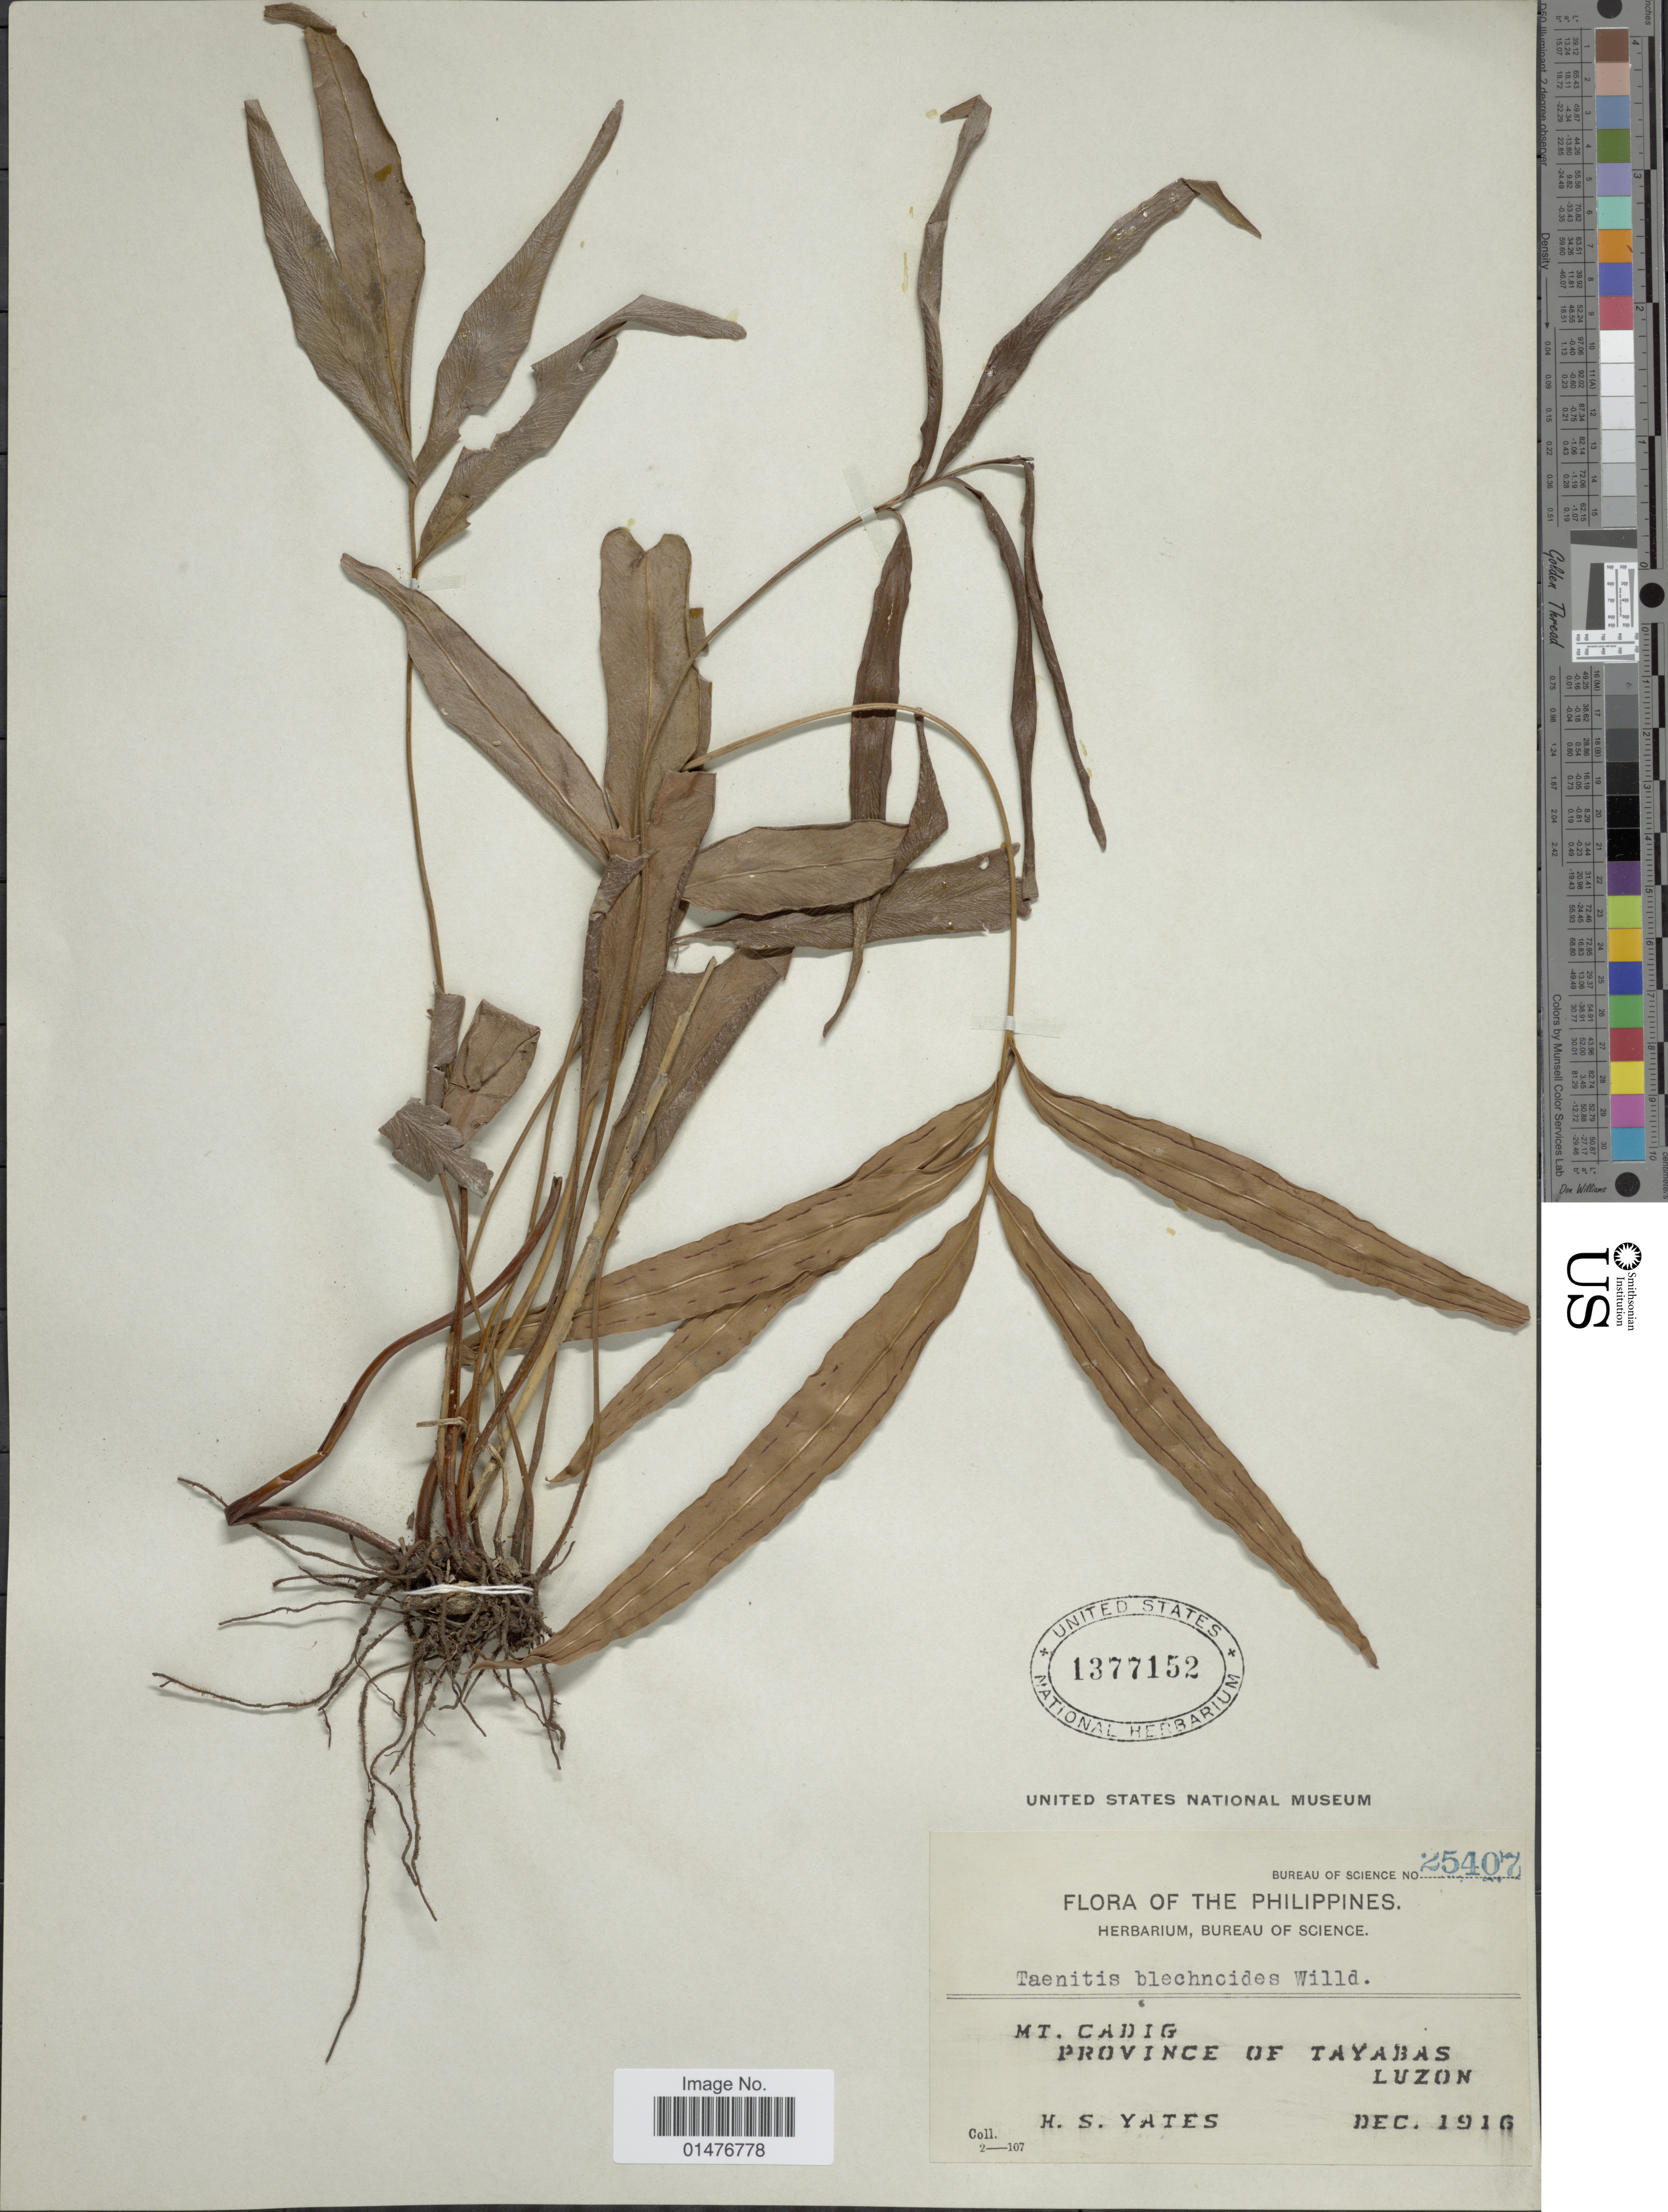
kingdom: Plantae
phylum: Tracheophyta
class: Polypodiopsida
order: Polypodiales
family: Pteridaceae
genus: Taenitis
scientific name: Taenitis blechnoides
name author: (Willd.) Sw.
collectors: H. S. Yates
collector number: Bureau of Science25407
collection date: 1916-12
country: Philippines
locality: Mt. Cadig, province of Tayabas, Luzon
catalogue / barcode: US 1377152